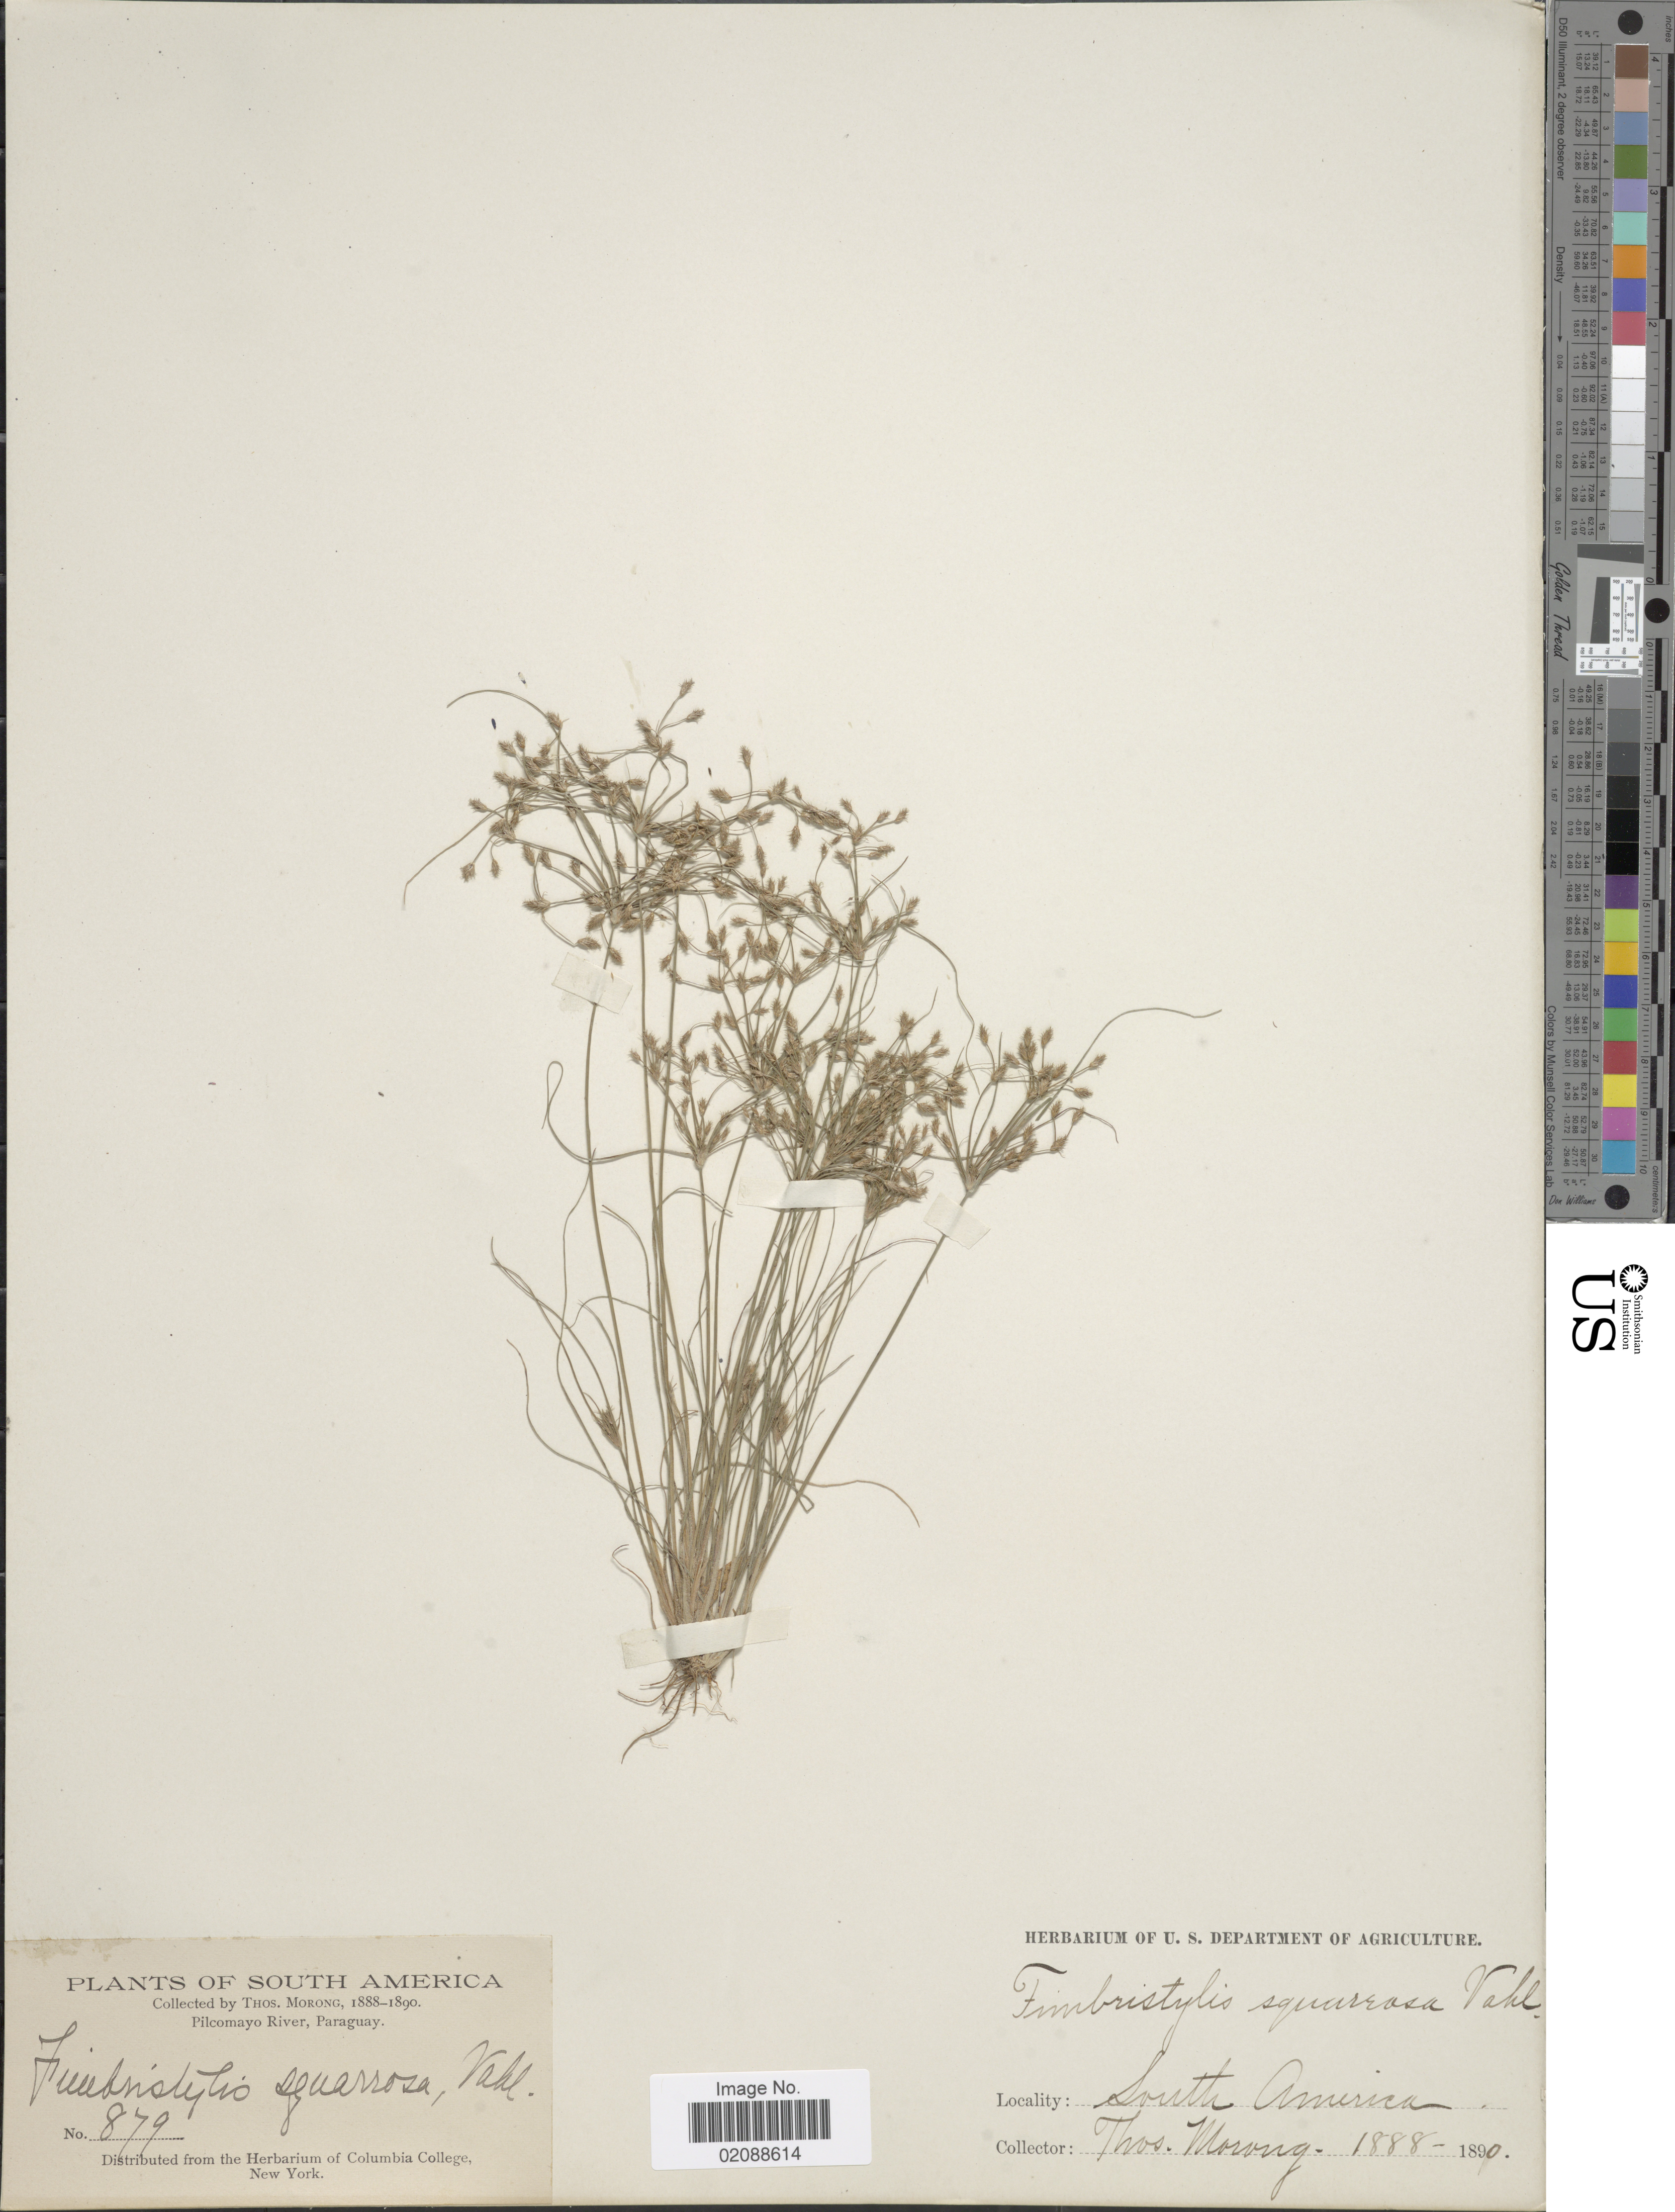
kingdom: Plantae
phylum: Tracheophyta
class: Liliopsida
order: Poales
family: Cyperaceae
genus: Fimbristylis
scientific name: Fimbristylis squarrosa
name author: Vahl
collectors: T. Morong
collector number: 879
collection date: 1888/1890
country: Paraguay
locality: Pilcomayo River